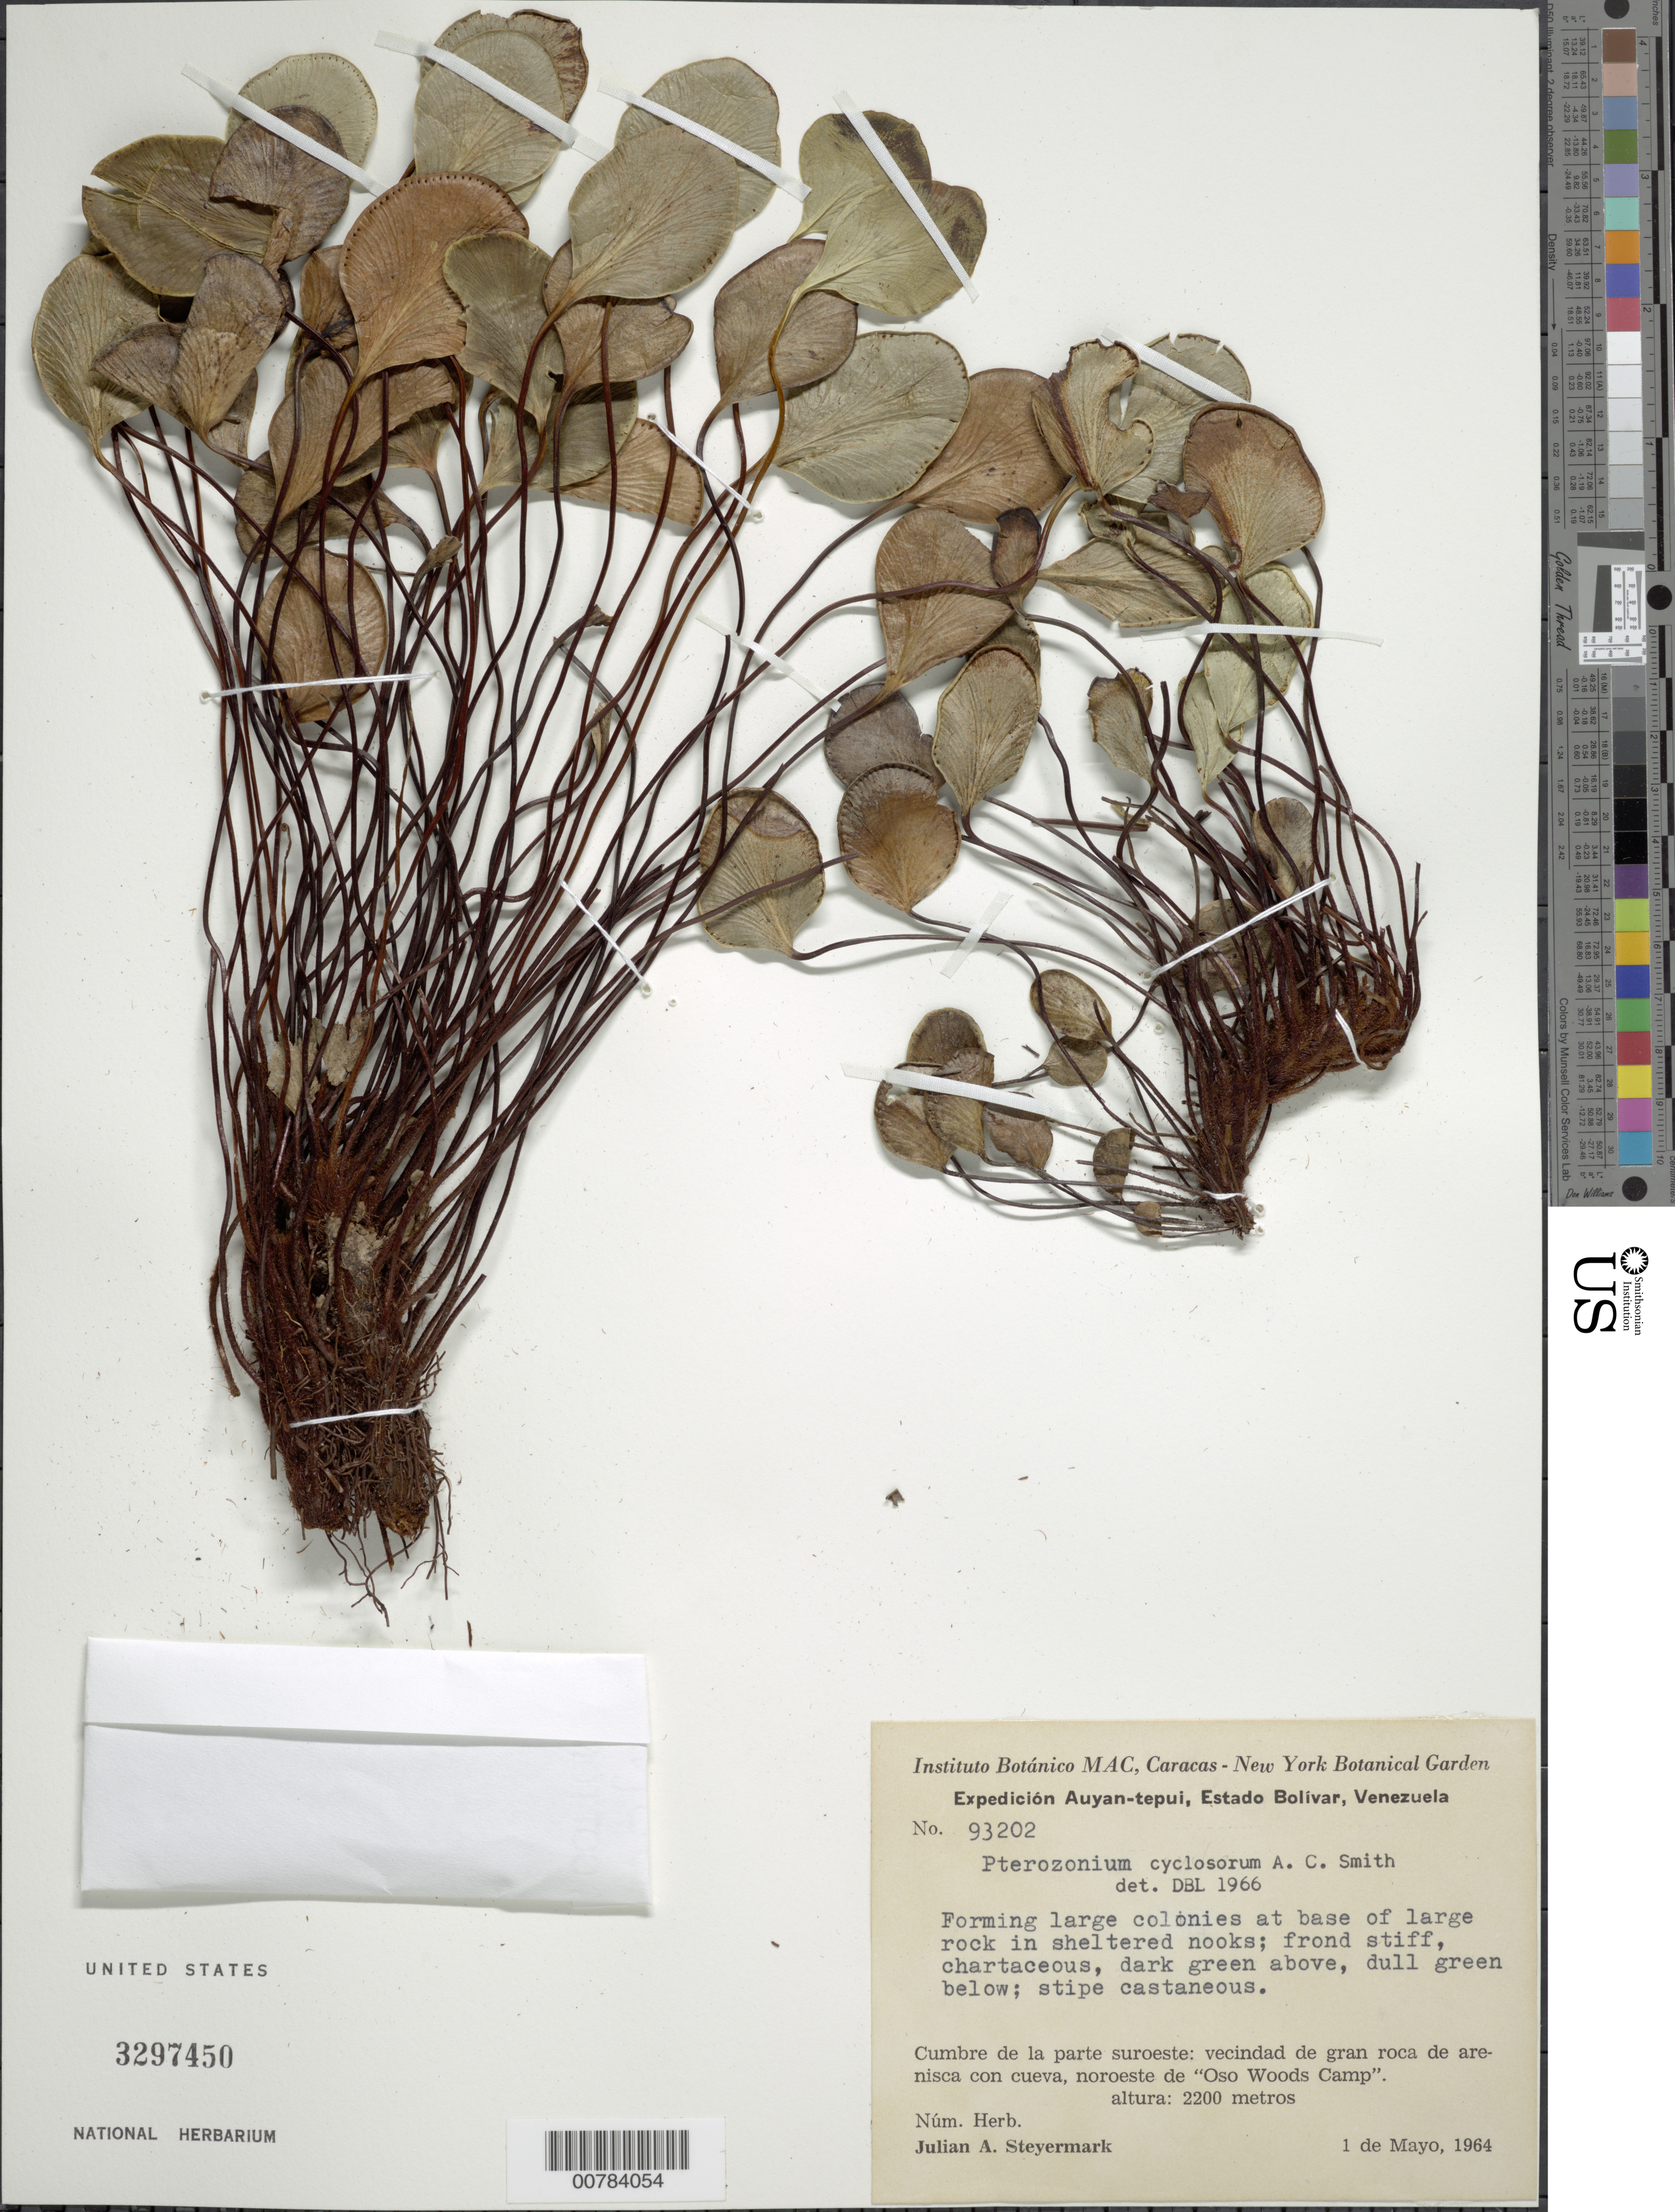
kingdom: Plantae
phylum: Tracheophyta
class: Polypodiopsida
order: Polypodiales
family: Pteridaceae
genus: Pterozonium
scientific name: Pterozonium cyclosorum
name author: A.C. Sm.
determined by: Lellinger, David B., (BOT), Smithsonian Institution - National Museum of Natural History (UNITED STATES)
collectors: J. Steyermark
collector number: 93202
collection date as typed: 1-May-64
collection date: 1964-05-01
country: Venezuela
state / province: Bolívar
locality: Auyan-tepuí, cumbre de la parte suroeste, noroeste de "Oso Woods Camp"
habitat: Base of large rock in sheltered nooks, vecindad de gran roca de arenisca con cueva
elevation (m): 2200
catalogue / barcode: US 3297450